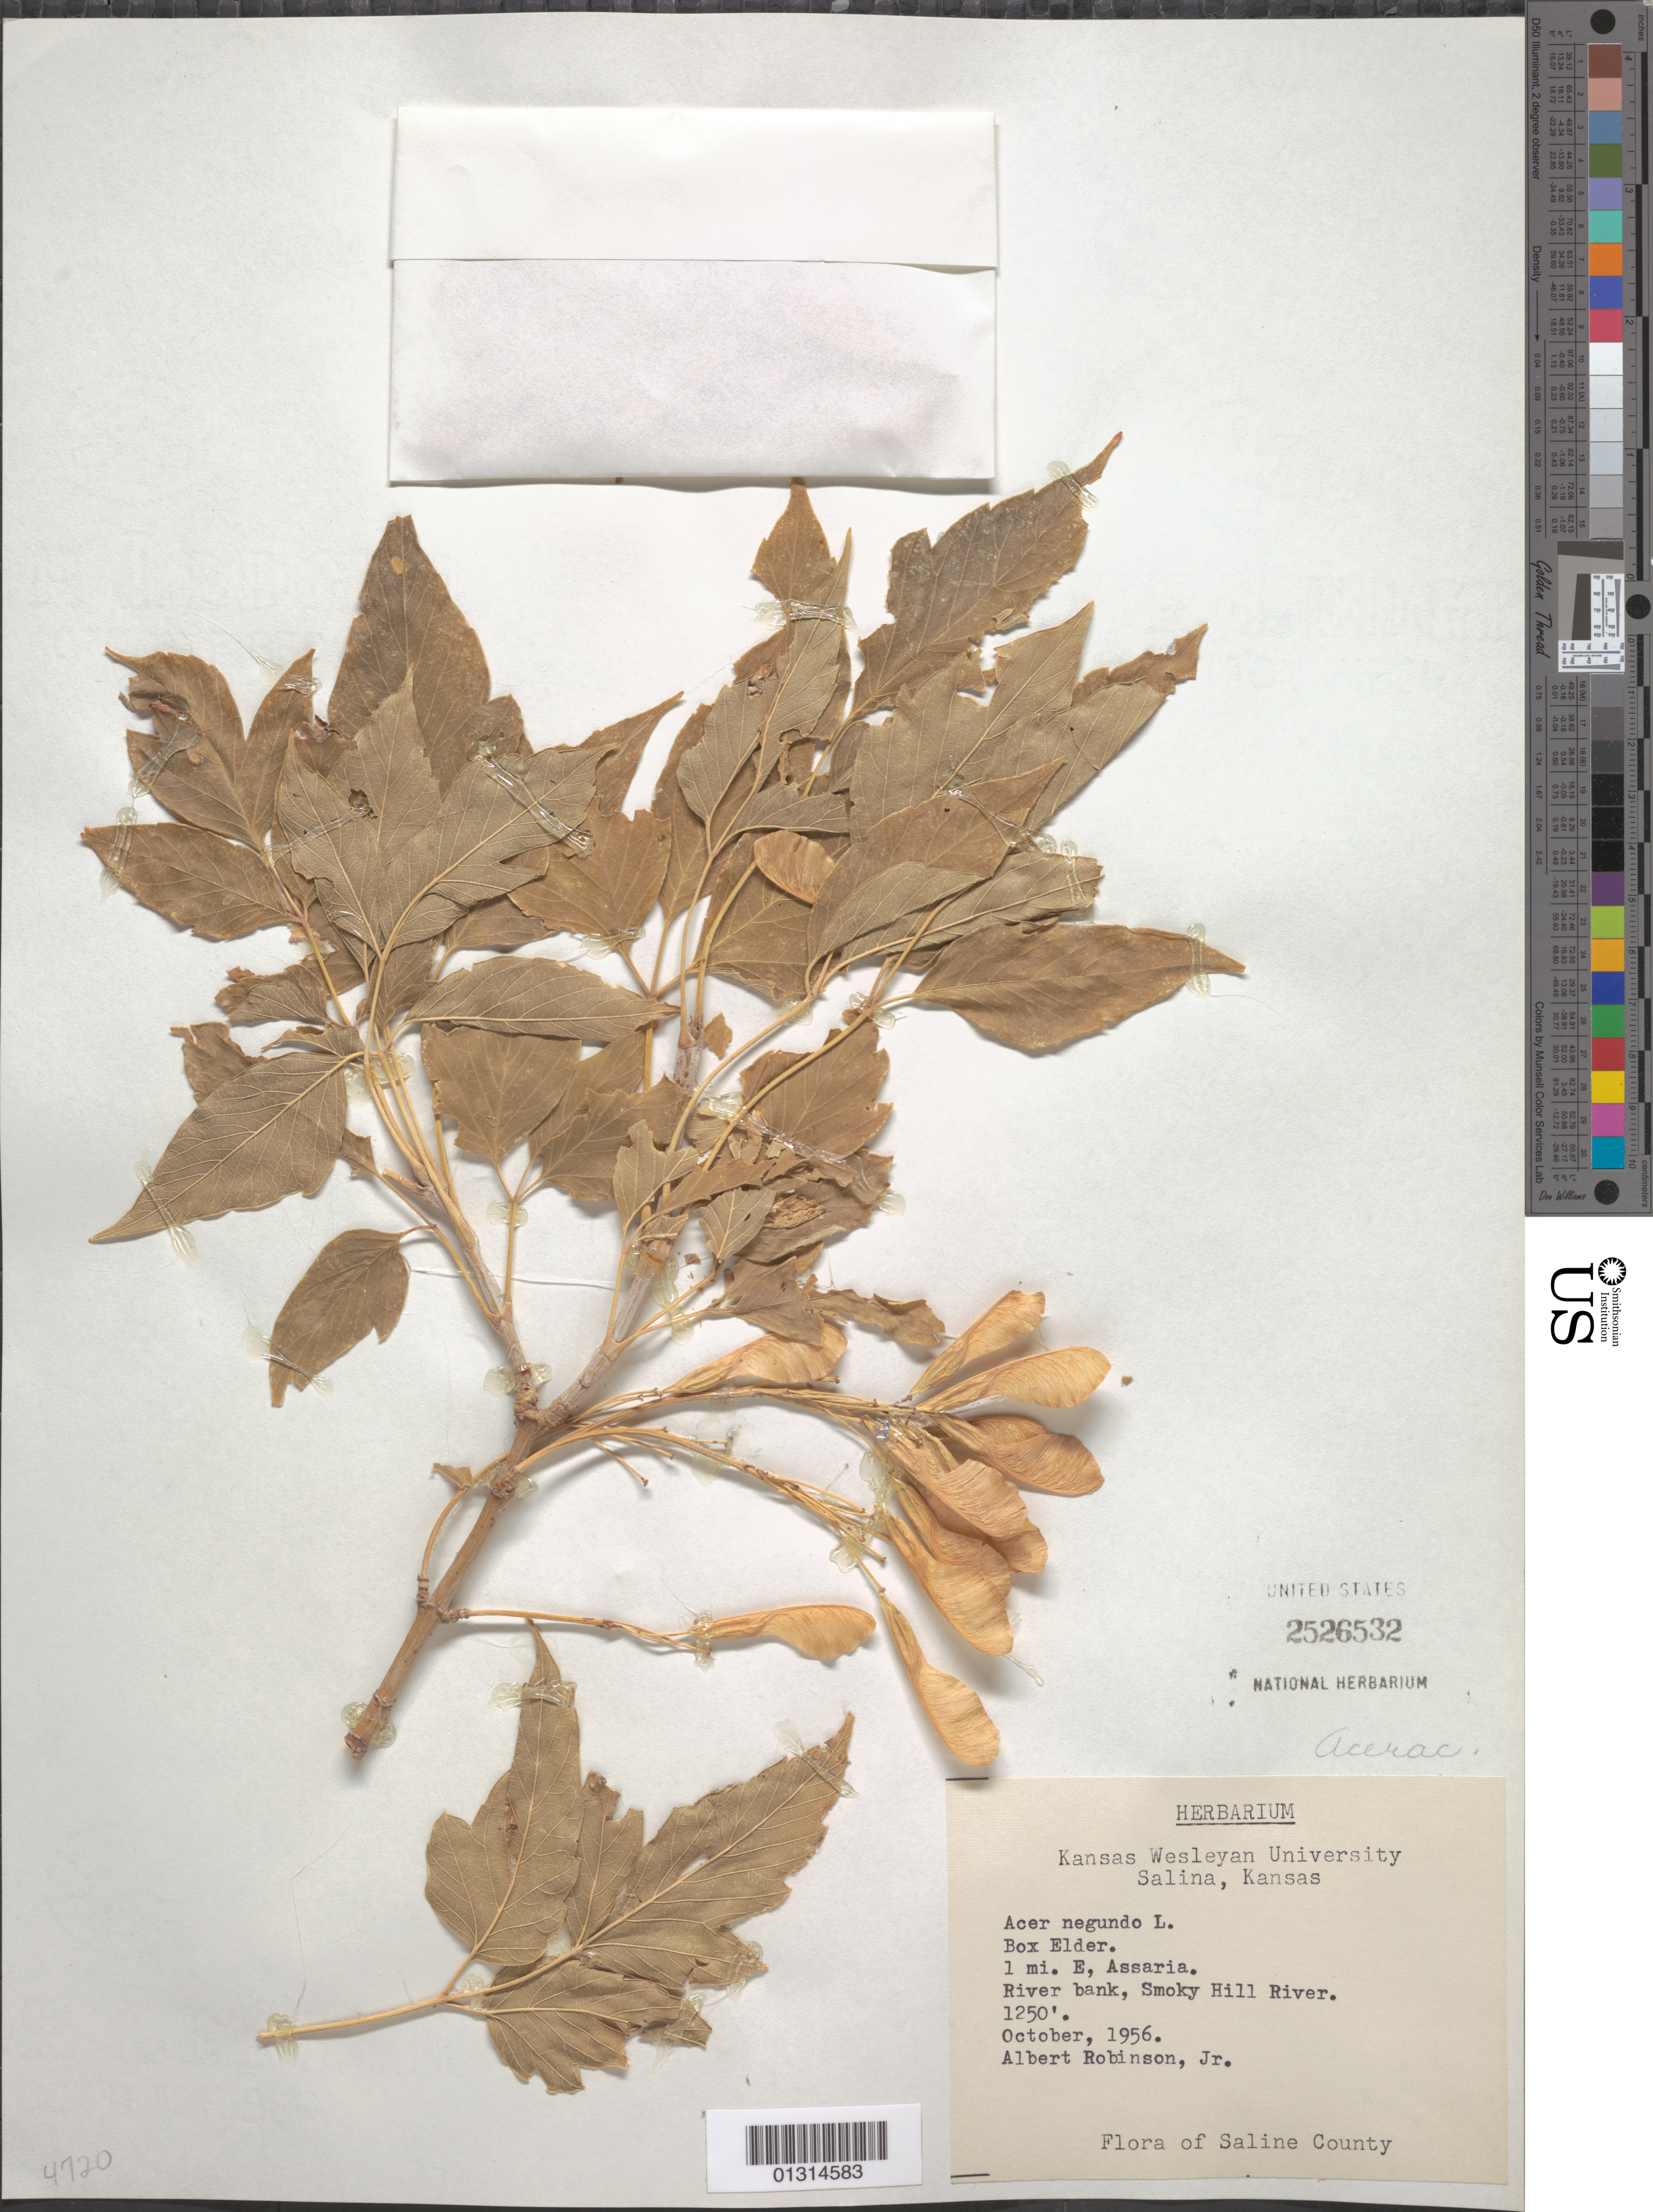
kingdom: Plantae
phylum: Tracheophyta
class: Magnoliopsida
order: Sapindales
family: Sapindaceae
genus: Acer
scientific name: Acer negundo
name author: L.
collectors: A. Robinson Jr.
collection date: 1956-10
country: United States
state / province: Kansas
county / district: Saline County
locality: Saline County, 1 mile E, Assaria, Smoky Hill River.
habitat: River bank.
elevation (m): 381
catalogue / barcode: US 2526532